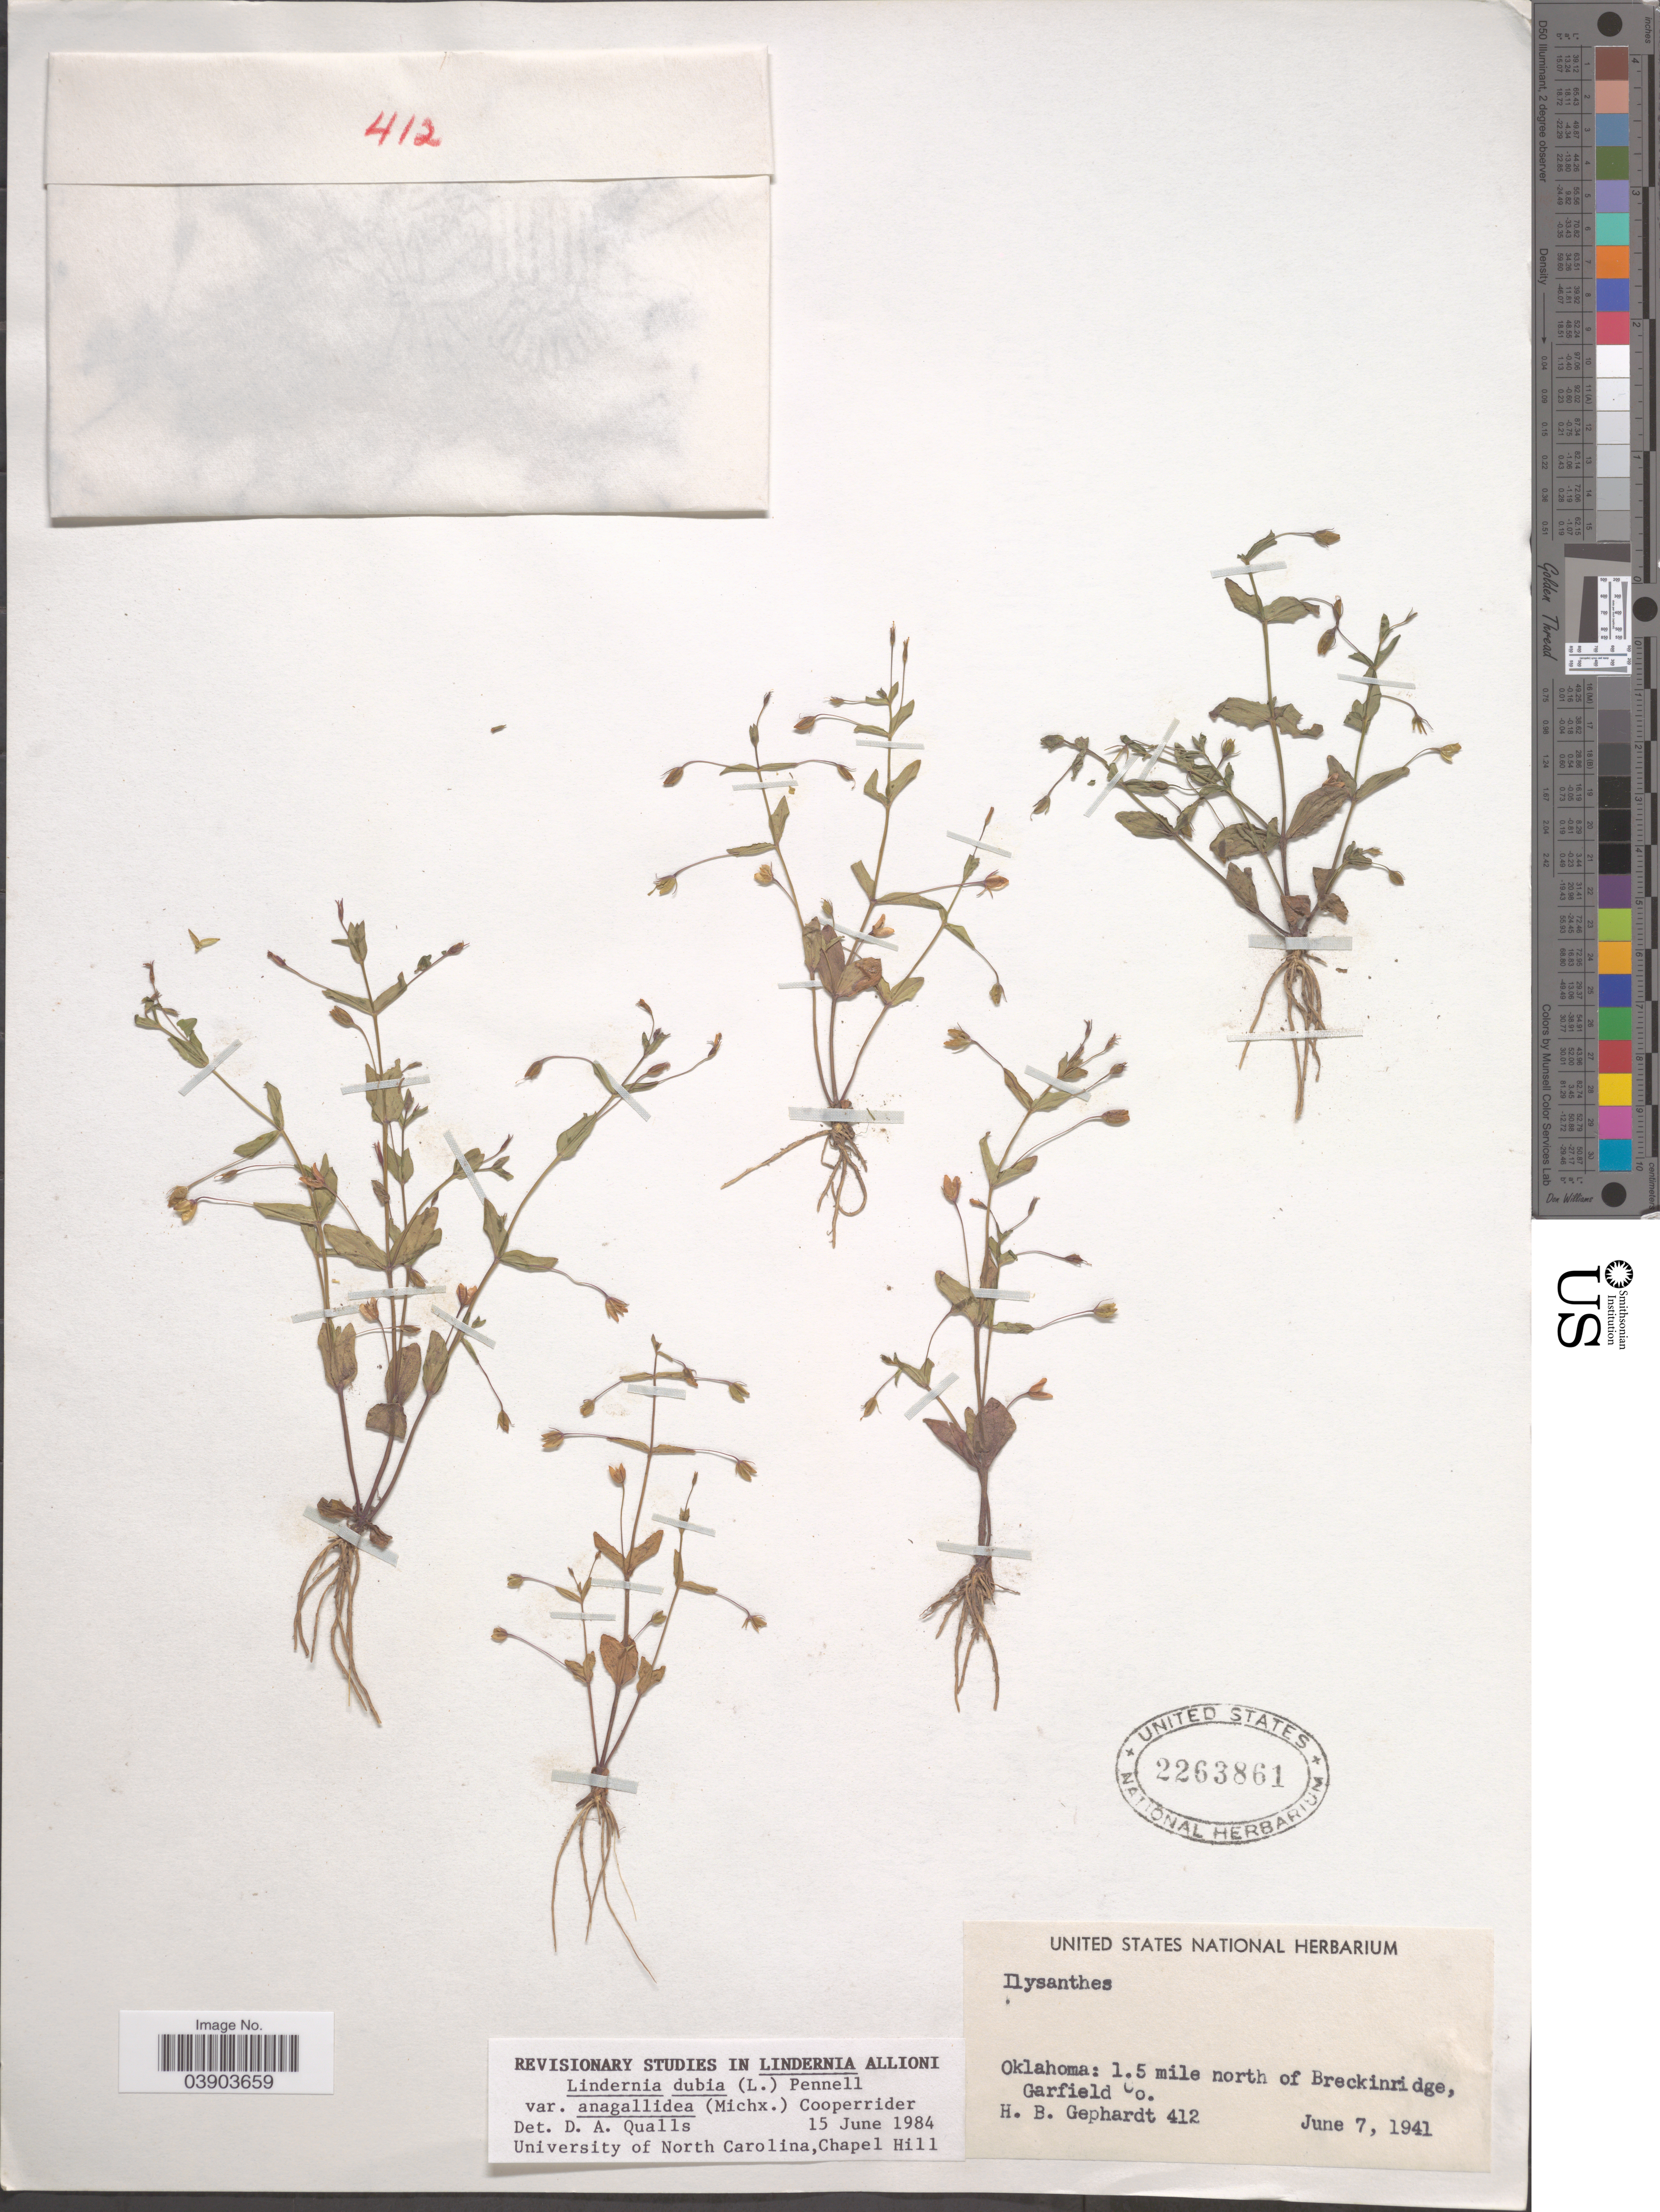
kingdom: Plantae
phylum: Tracheophyta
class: Magnoliopsida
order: Lamiales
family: Linderniaceae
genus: Lindernia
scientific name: Lindernia dubia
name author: (L.) Pennell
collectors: H. Gephardt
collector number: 412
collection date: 1941-06-07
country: United States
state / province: Oklahoma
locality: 1.5 miles north of Breckinridge, Garfield Co.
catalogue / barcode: US 2263861